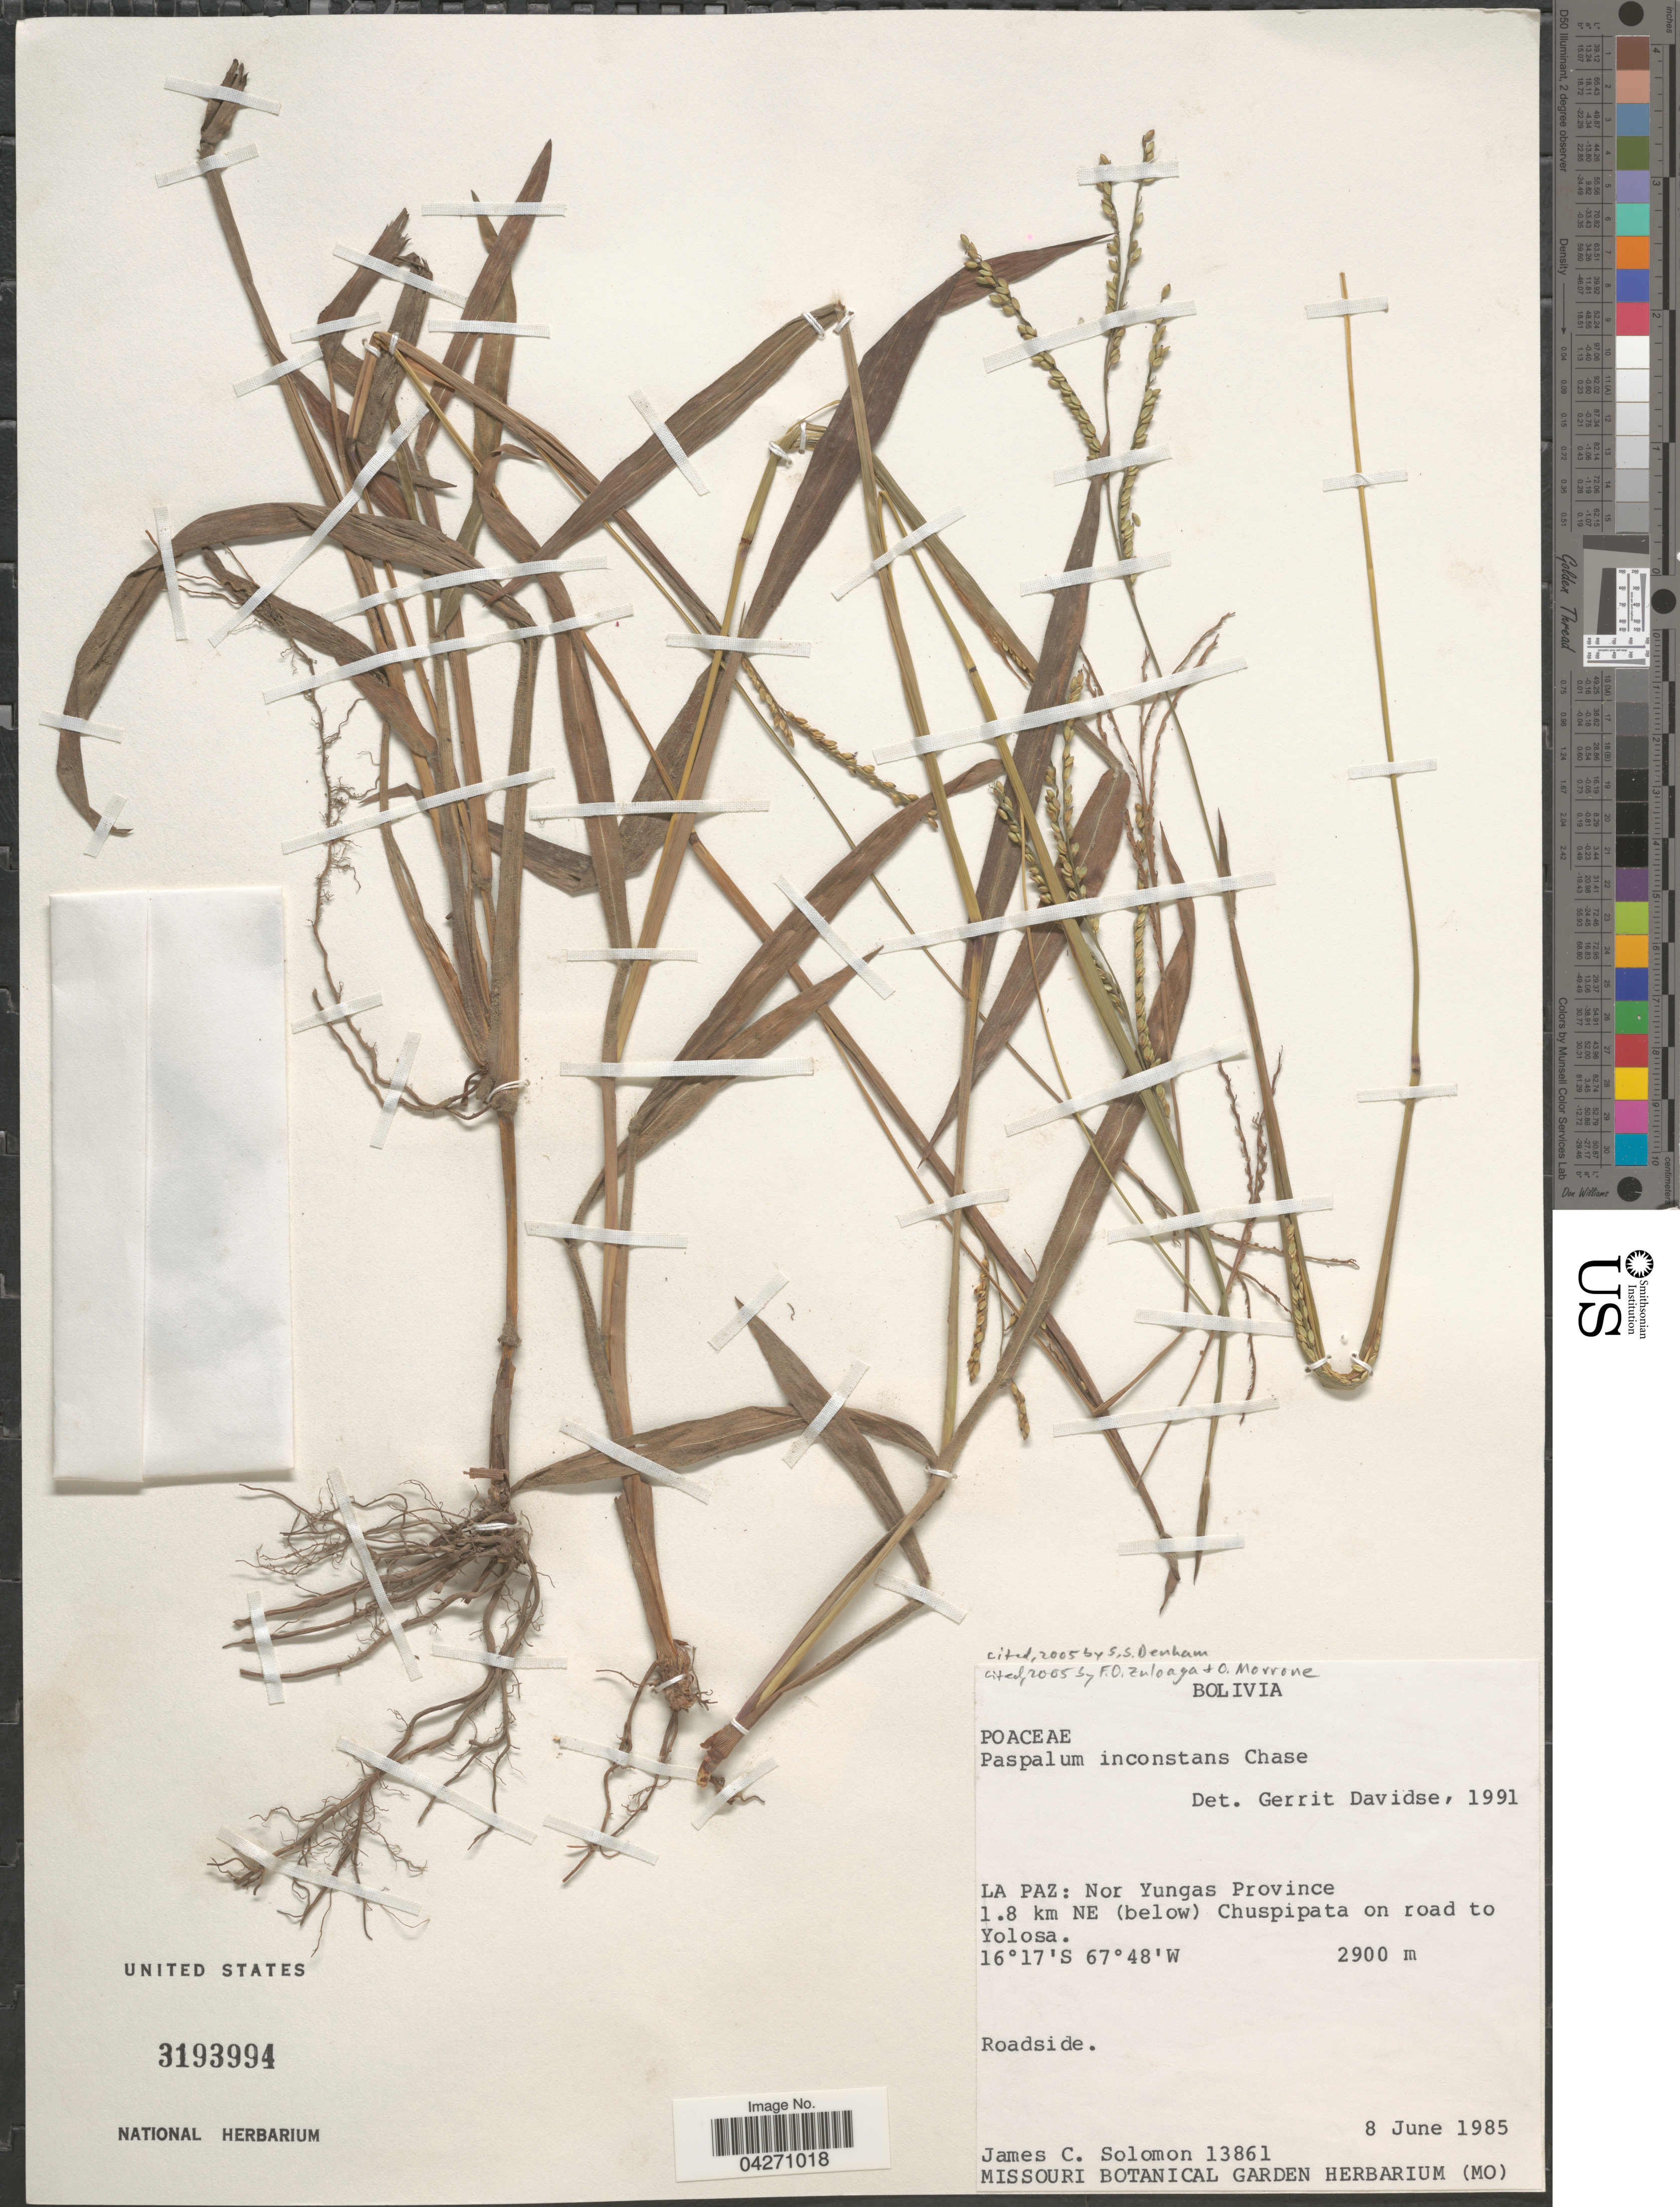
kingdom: Plantae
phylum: Tracheophyta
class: Liliopsida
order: Poales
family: Poaceae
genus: Paspalum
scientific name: Paspalum inconstans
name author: Chase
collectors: J. C. Solomon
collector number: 13861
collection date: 1985-06-08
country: Bolivia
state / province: La Paz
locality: Nor Yungas Province. 1.8 km NE (below) Chuspipata on road to Yolosa. Roadside.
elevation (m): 2900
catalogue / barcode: US 3193994